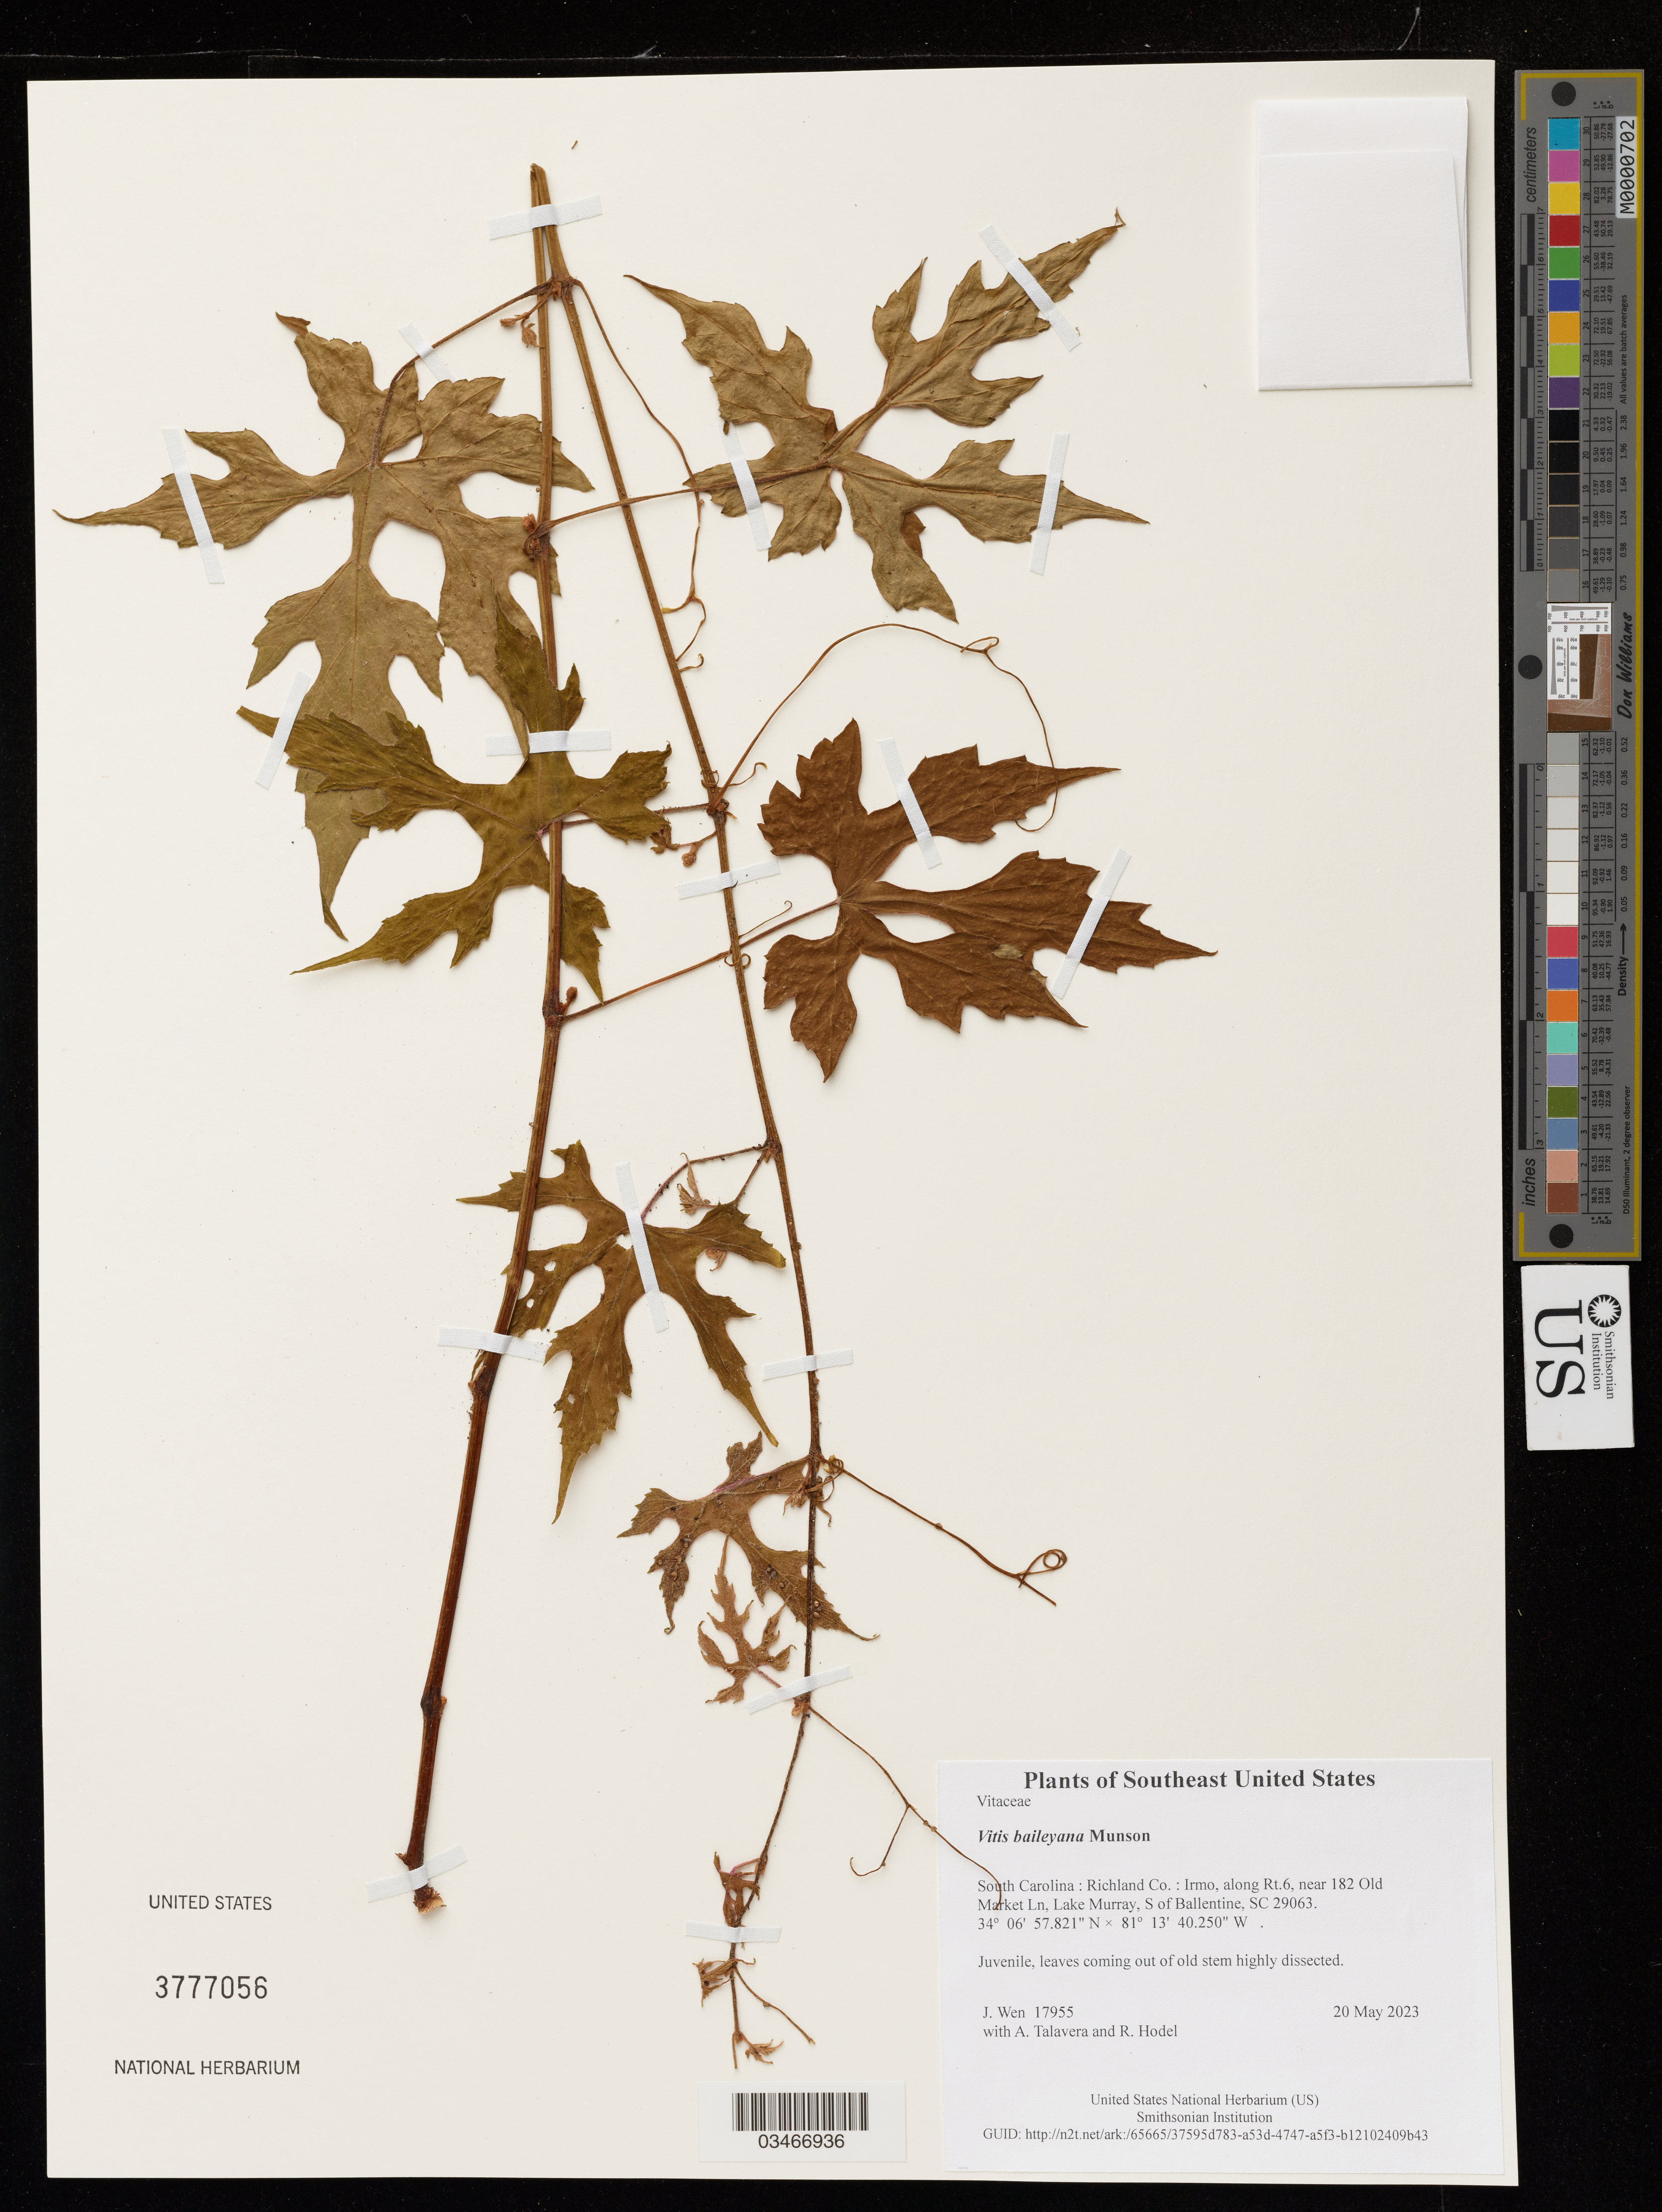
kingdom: Plantae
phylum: Tracheophyta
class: Magnoliopsida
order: Vitales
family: Vitaceae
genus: Vitis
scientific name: Vitis baileyana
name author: Munson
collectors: J. Wen, A. Talavera & R. Hodel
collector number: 17955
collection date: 2023-05-20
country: United States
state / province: South Carolina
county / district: Richland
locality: Irmo, along Rt.6, near 182 Old Market Ln, Lake Murray, S of Ballentine, SC 29063.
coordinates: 34.1160613 N, 81.2278472 W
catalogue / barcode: US 3777056